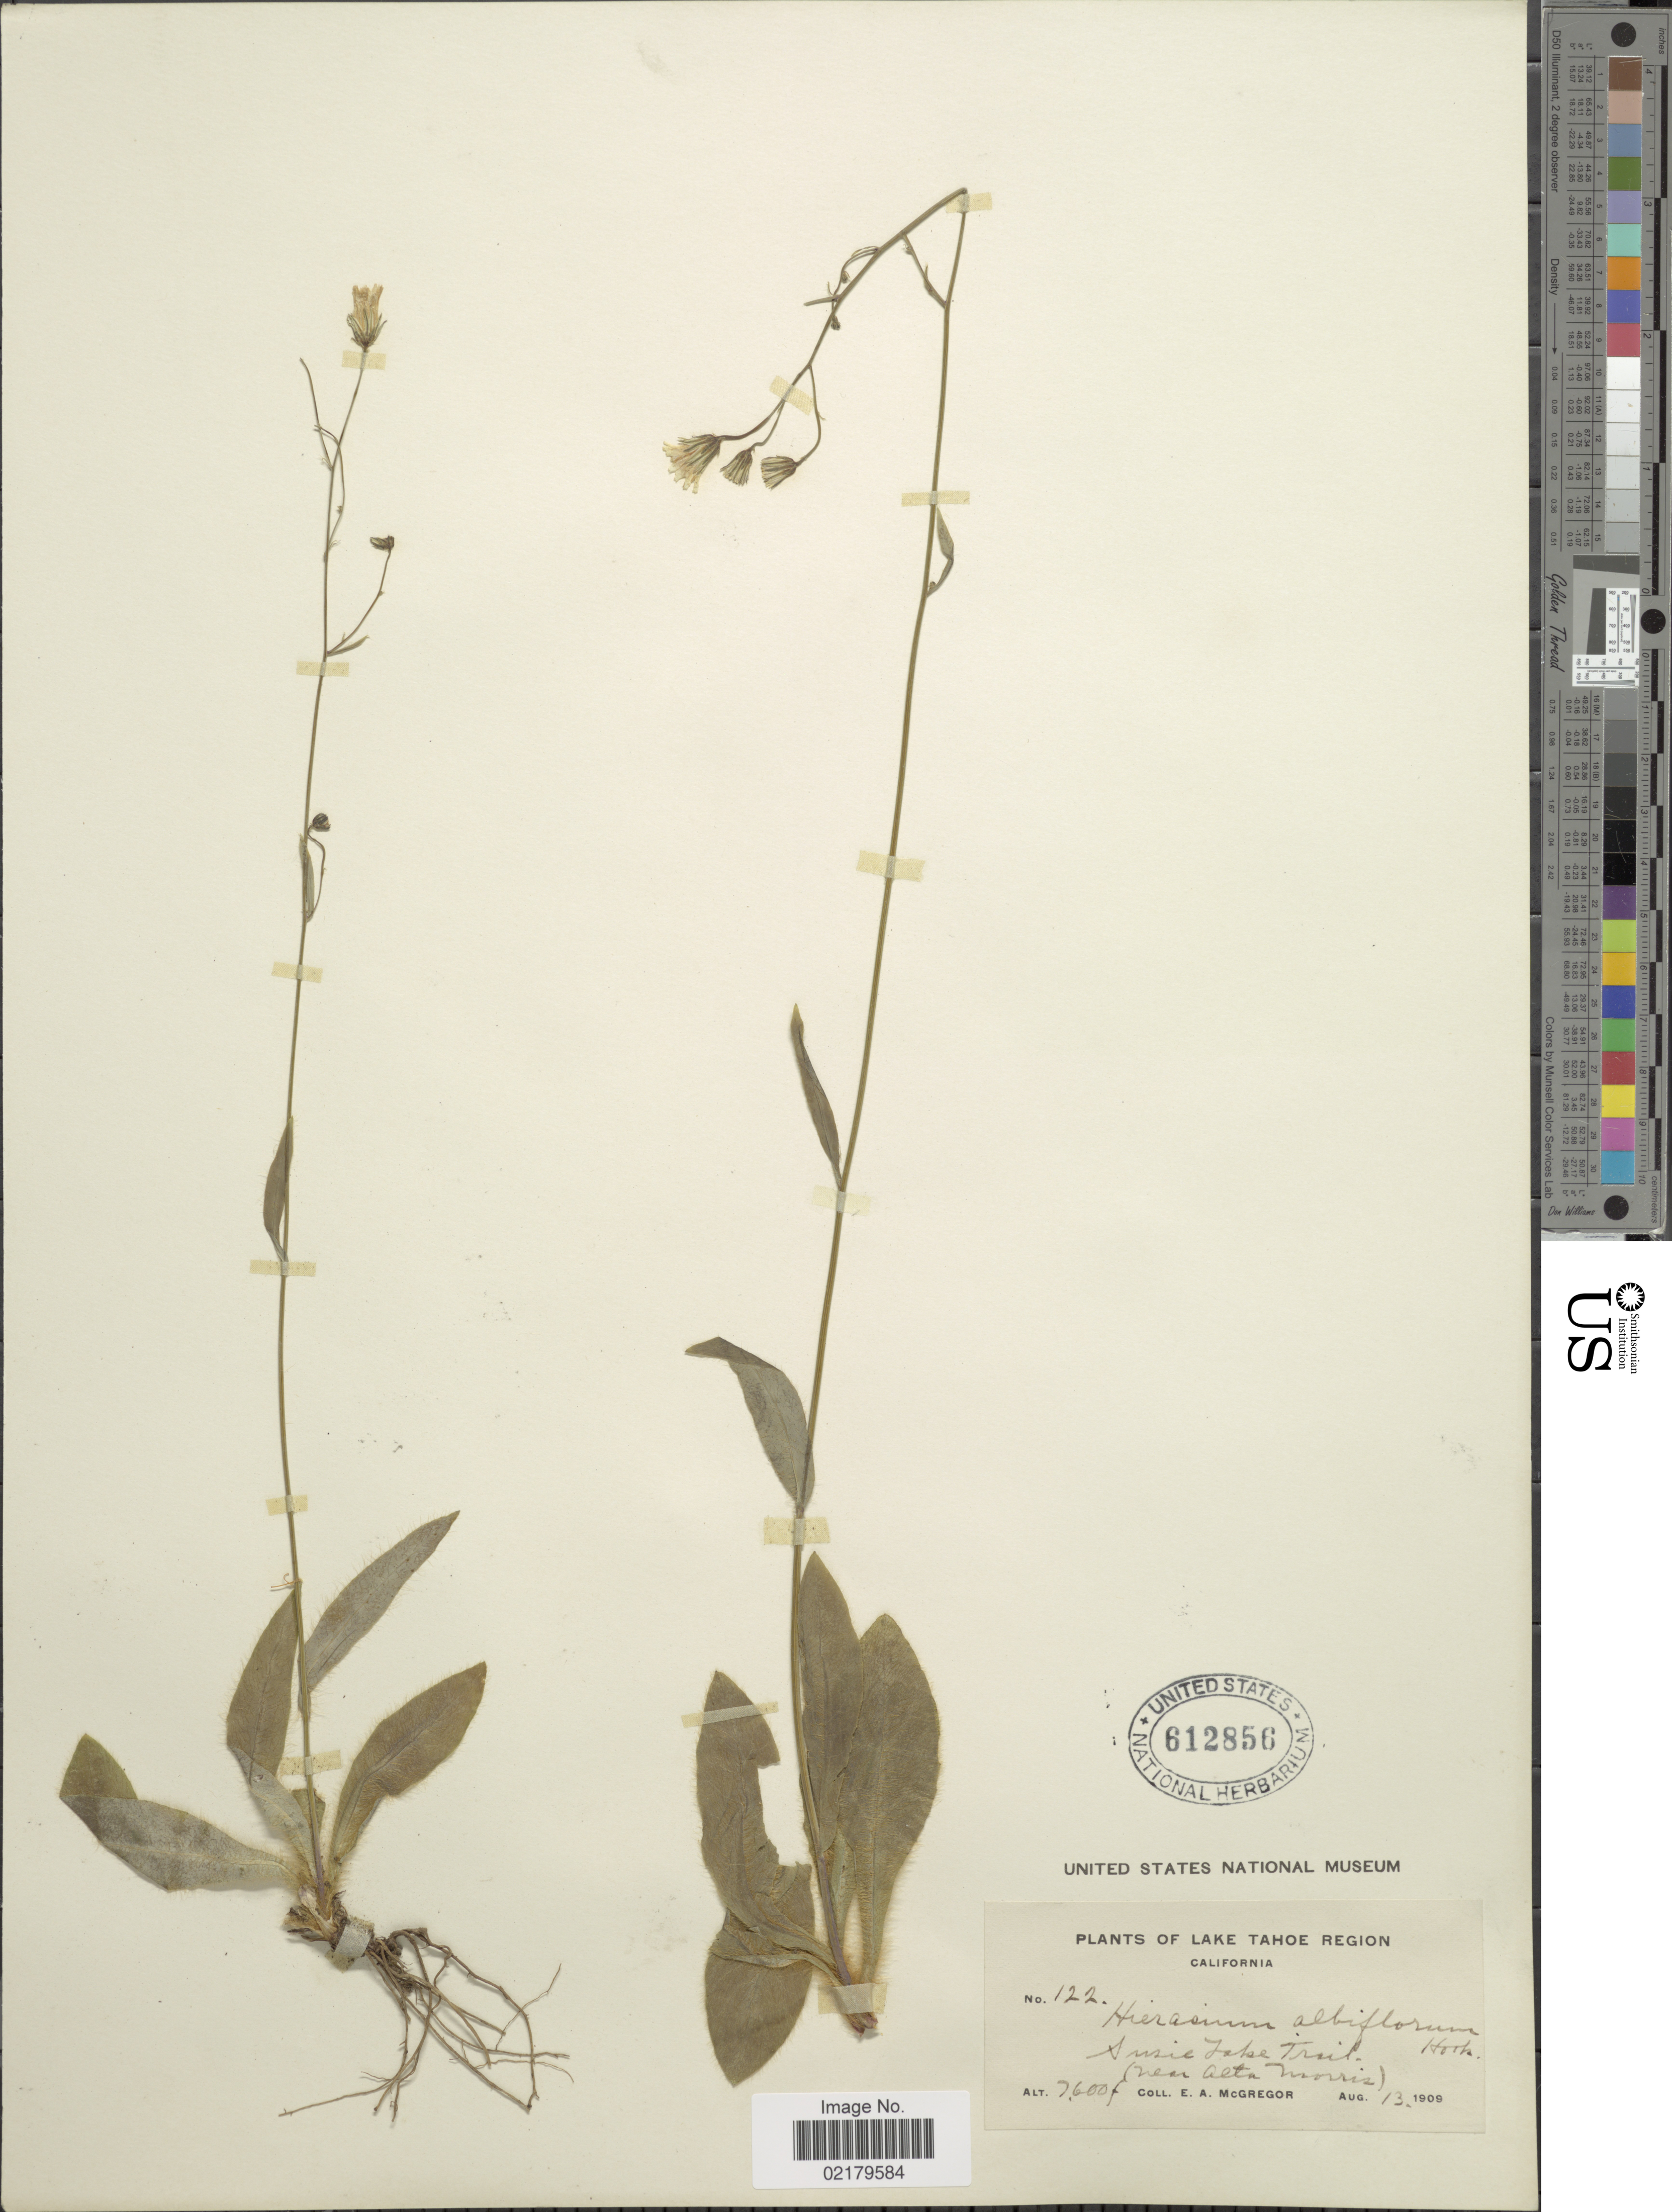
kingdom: Plantae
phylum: Tracheophyta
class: Magnoliopsida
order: Asterales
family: Asteraceae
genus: Hieracium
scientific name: Hieracium albiflorum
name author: Hook.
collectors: E. A. McGregor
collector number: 122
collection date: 1909-08-13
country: United States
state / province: California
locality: Lake Tahoe Region, Susie False Trail (near Alta Morris)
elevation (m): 2316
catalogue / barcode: US 612856